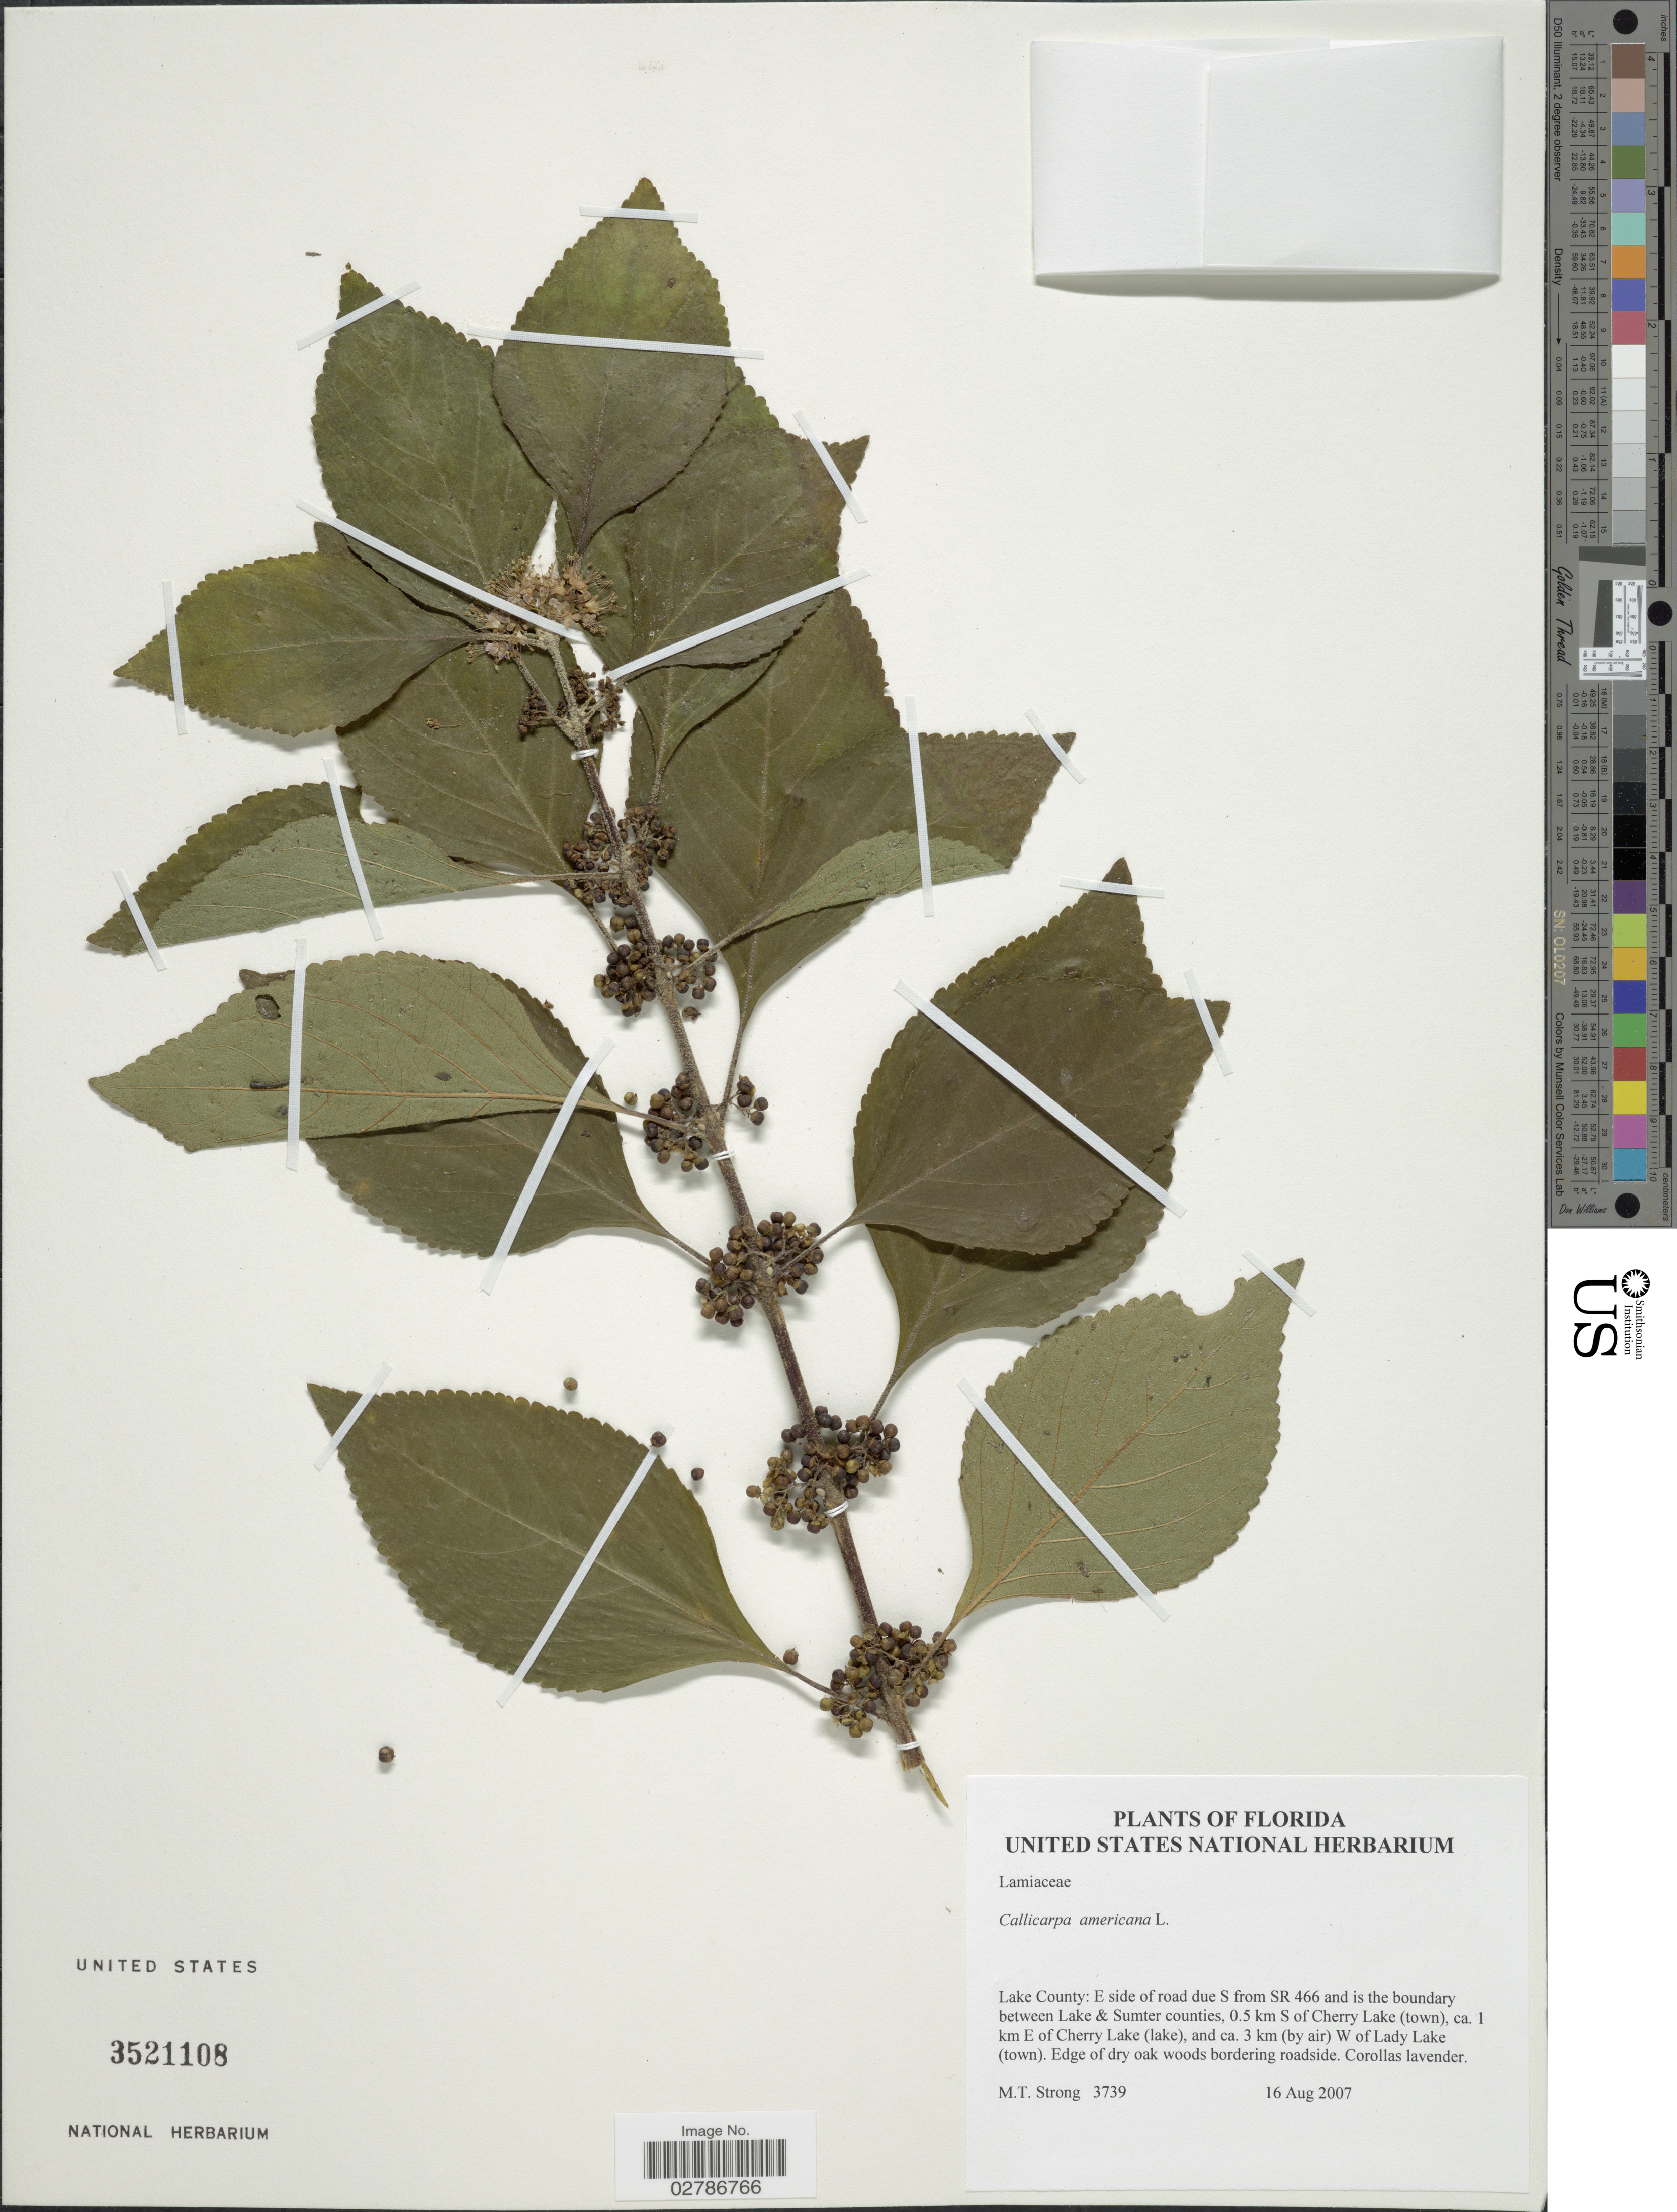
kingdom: Plantae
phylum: Tracheophyta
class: Magnoliopsida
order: Lamiales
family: Lamiaceae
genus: Callicarpa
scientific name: Callicarpa americana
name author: L.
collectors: M. T. Strong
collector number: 3739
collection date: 2007-08-16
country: United States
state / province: Florida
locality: Lake County: E side of road due S from SR 466 and is the boundary between Lake & Sumter counties, 0.5 km S of Cherry Lake (town), ca. 1 km E of Cherry Lake (lake), and ca. 3 km (by air) W of Lady Lake (town).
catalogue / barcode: US 3521108